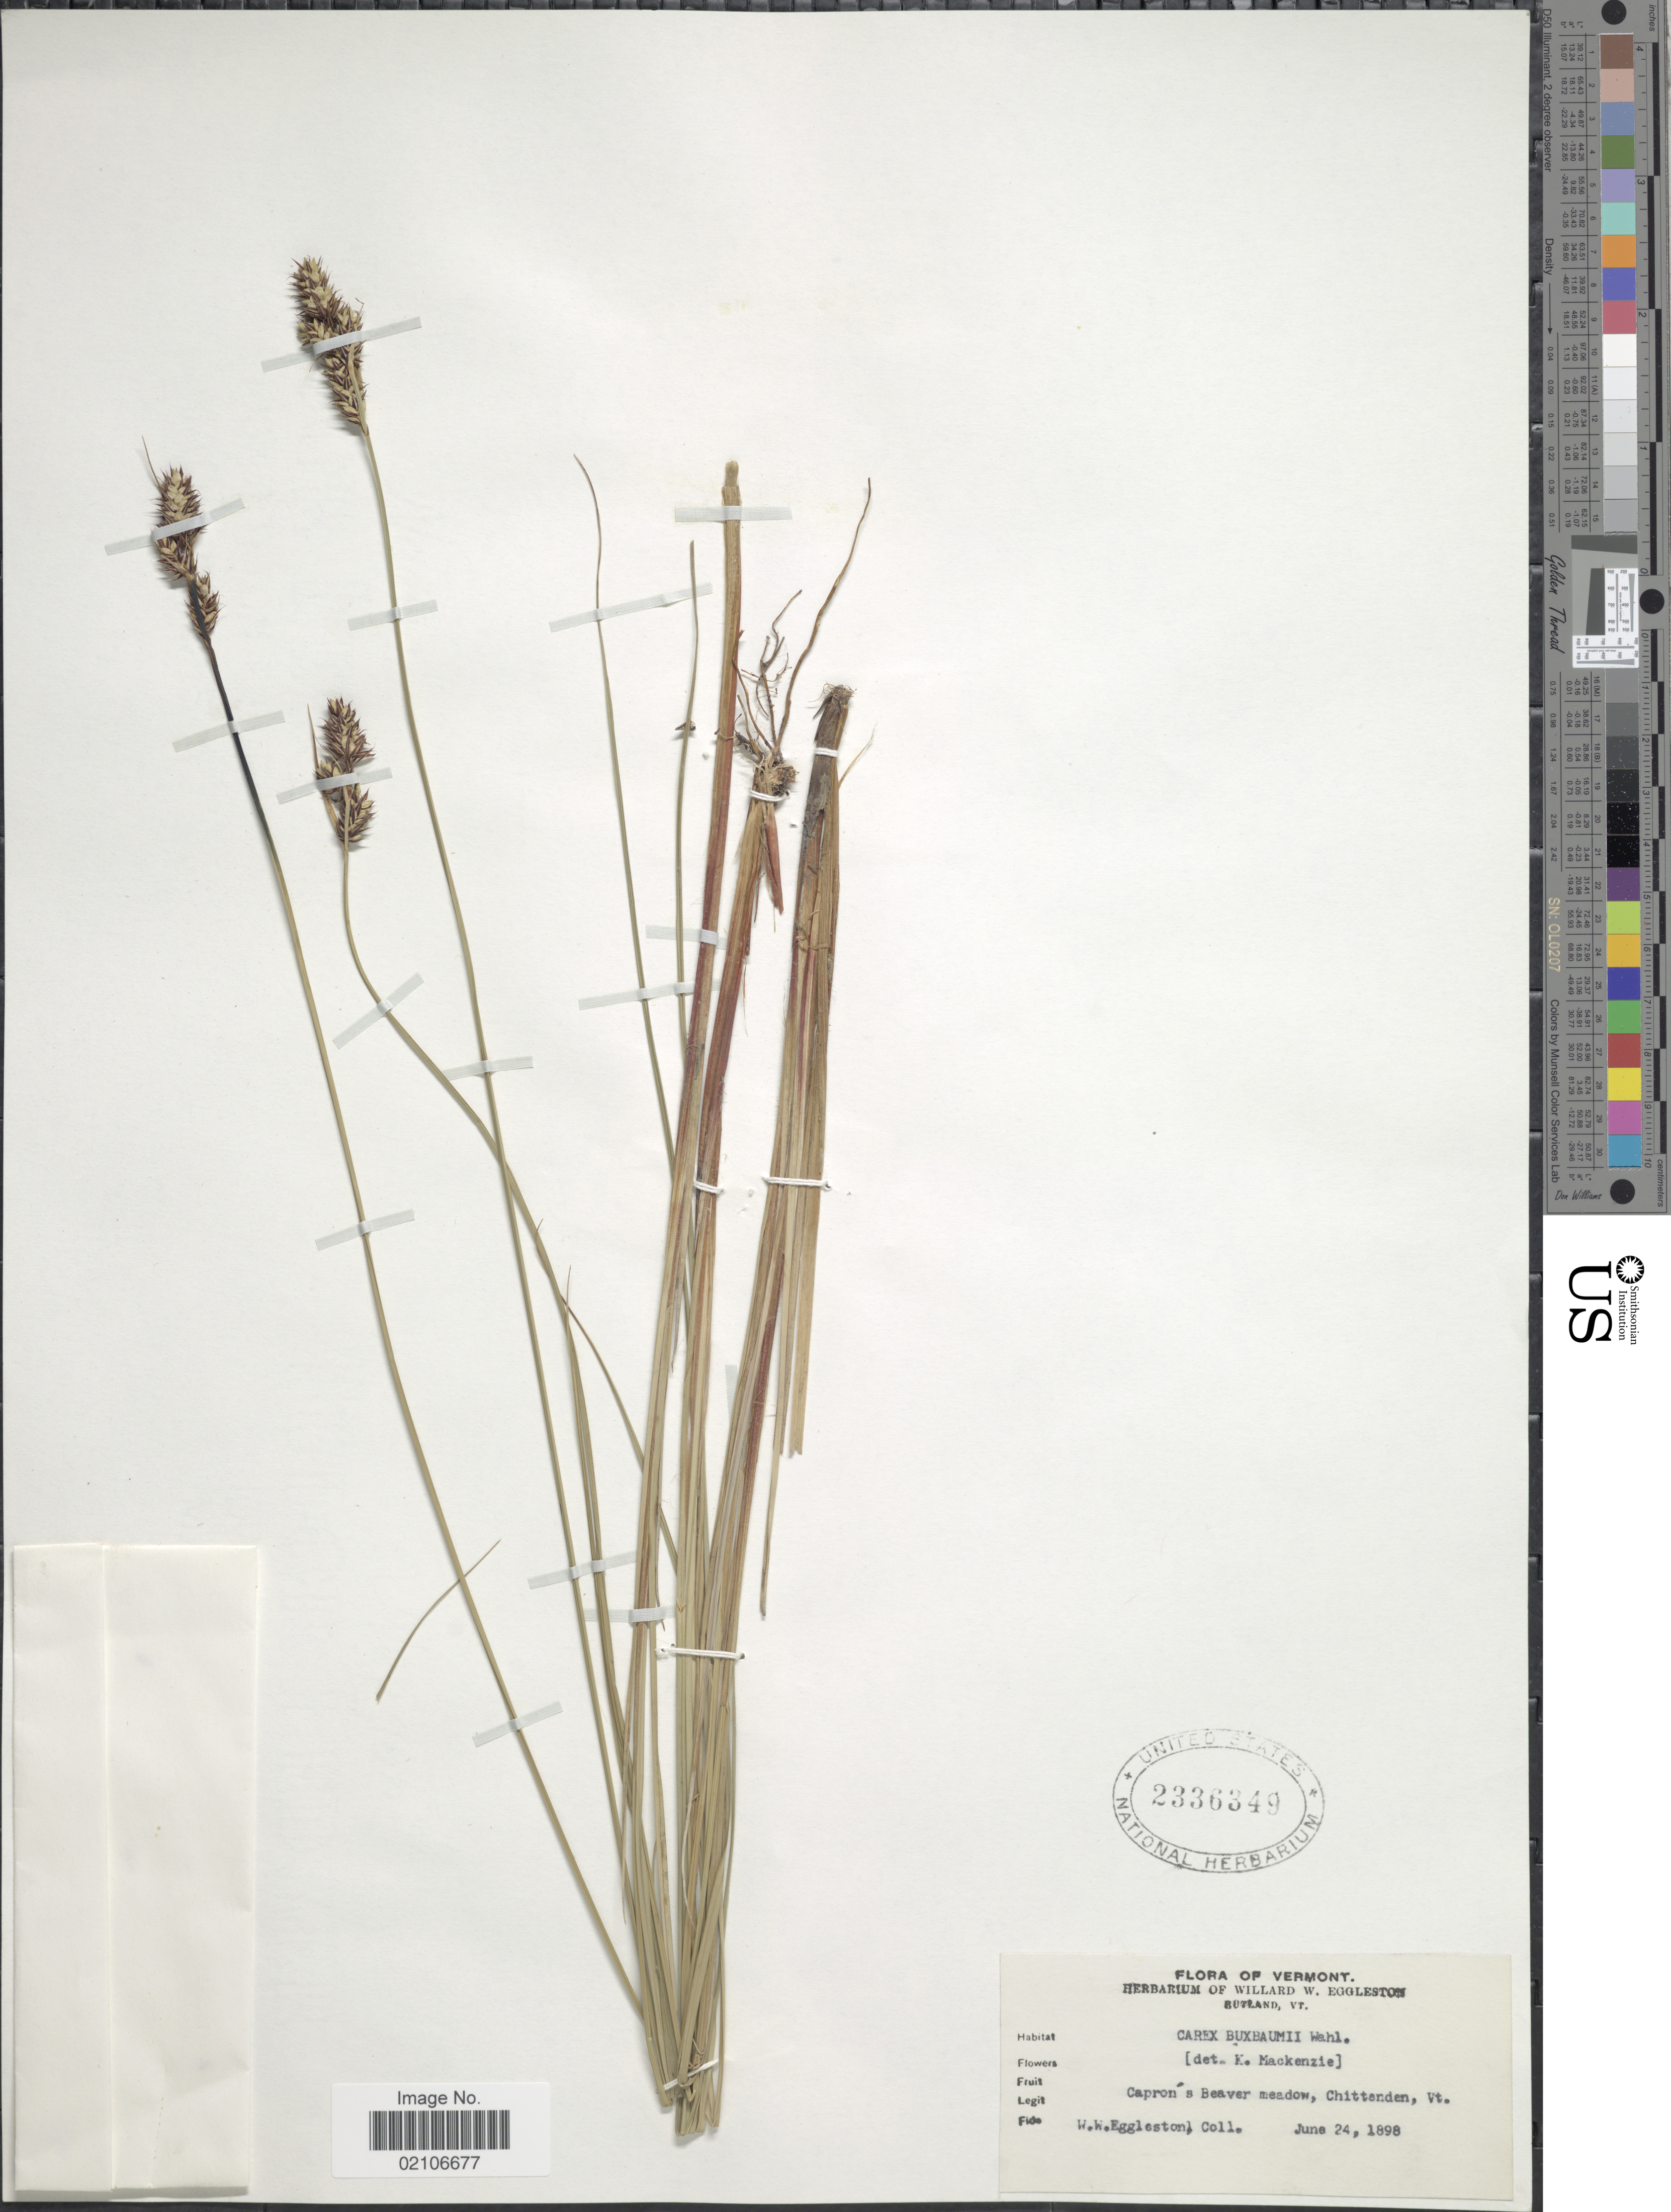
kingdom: Plantae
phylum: Tracheophyta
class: Liliopsida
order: Poales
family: Cyperaceae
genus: Carex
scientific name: Carex buxbaumii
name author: Wahlenb.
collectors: W. W. Eggleston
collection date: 1898-06-24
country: United States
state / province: Vermont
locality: Capron's Beaver meadow, Chittanden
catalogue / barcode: US 2336349